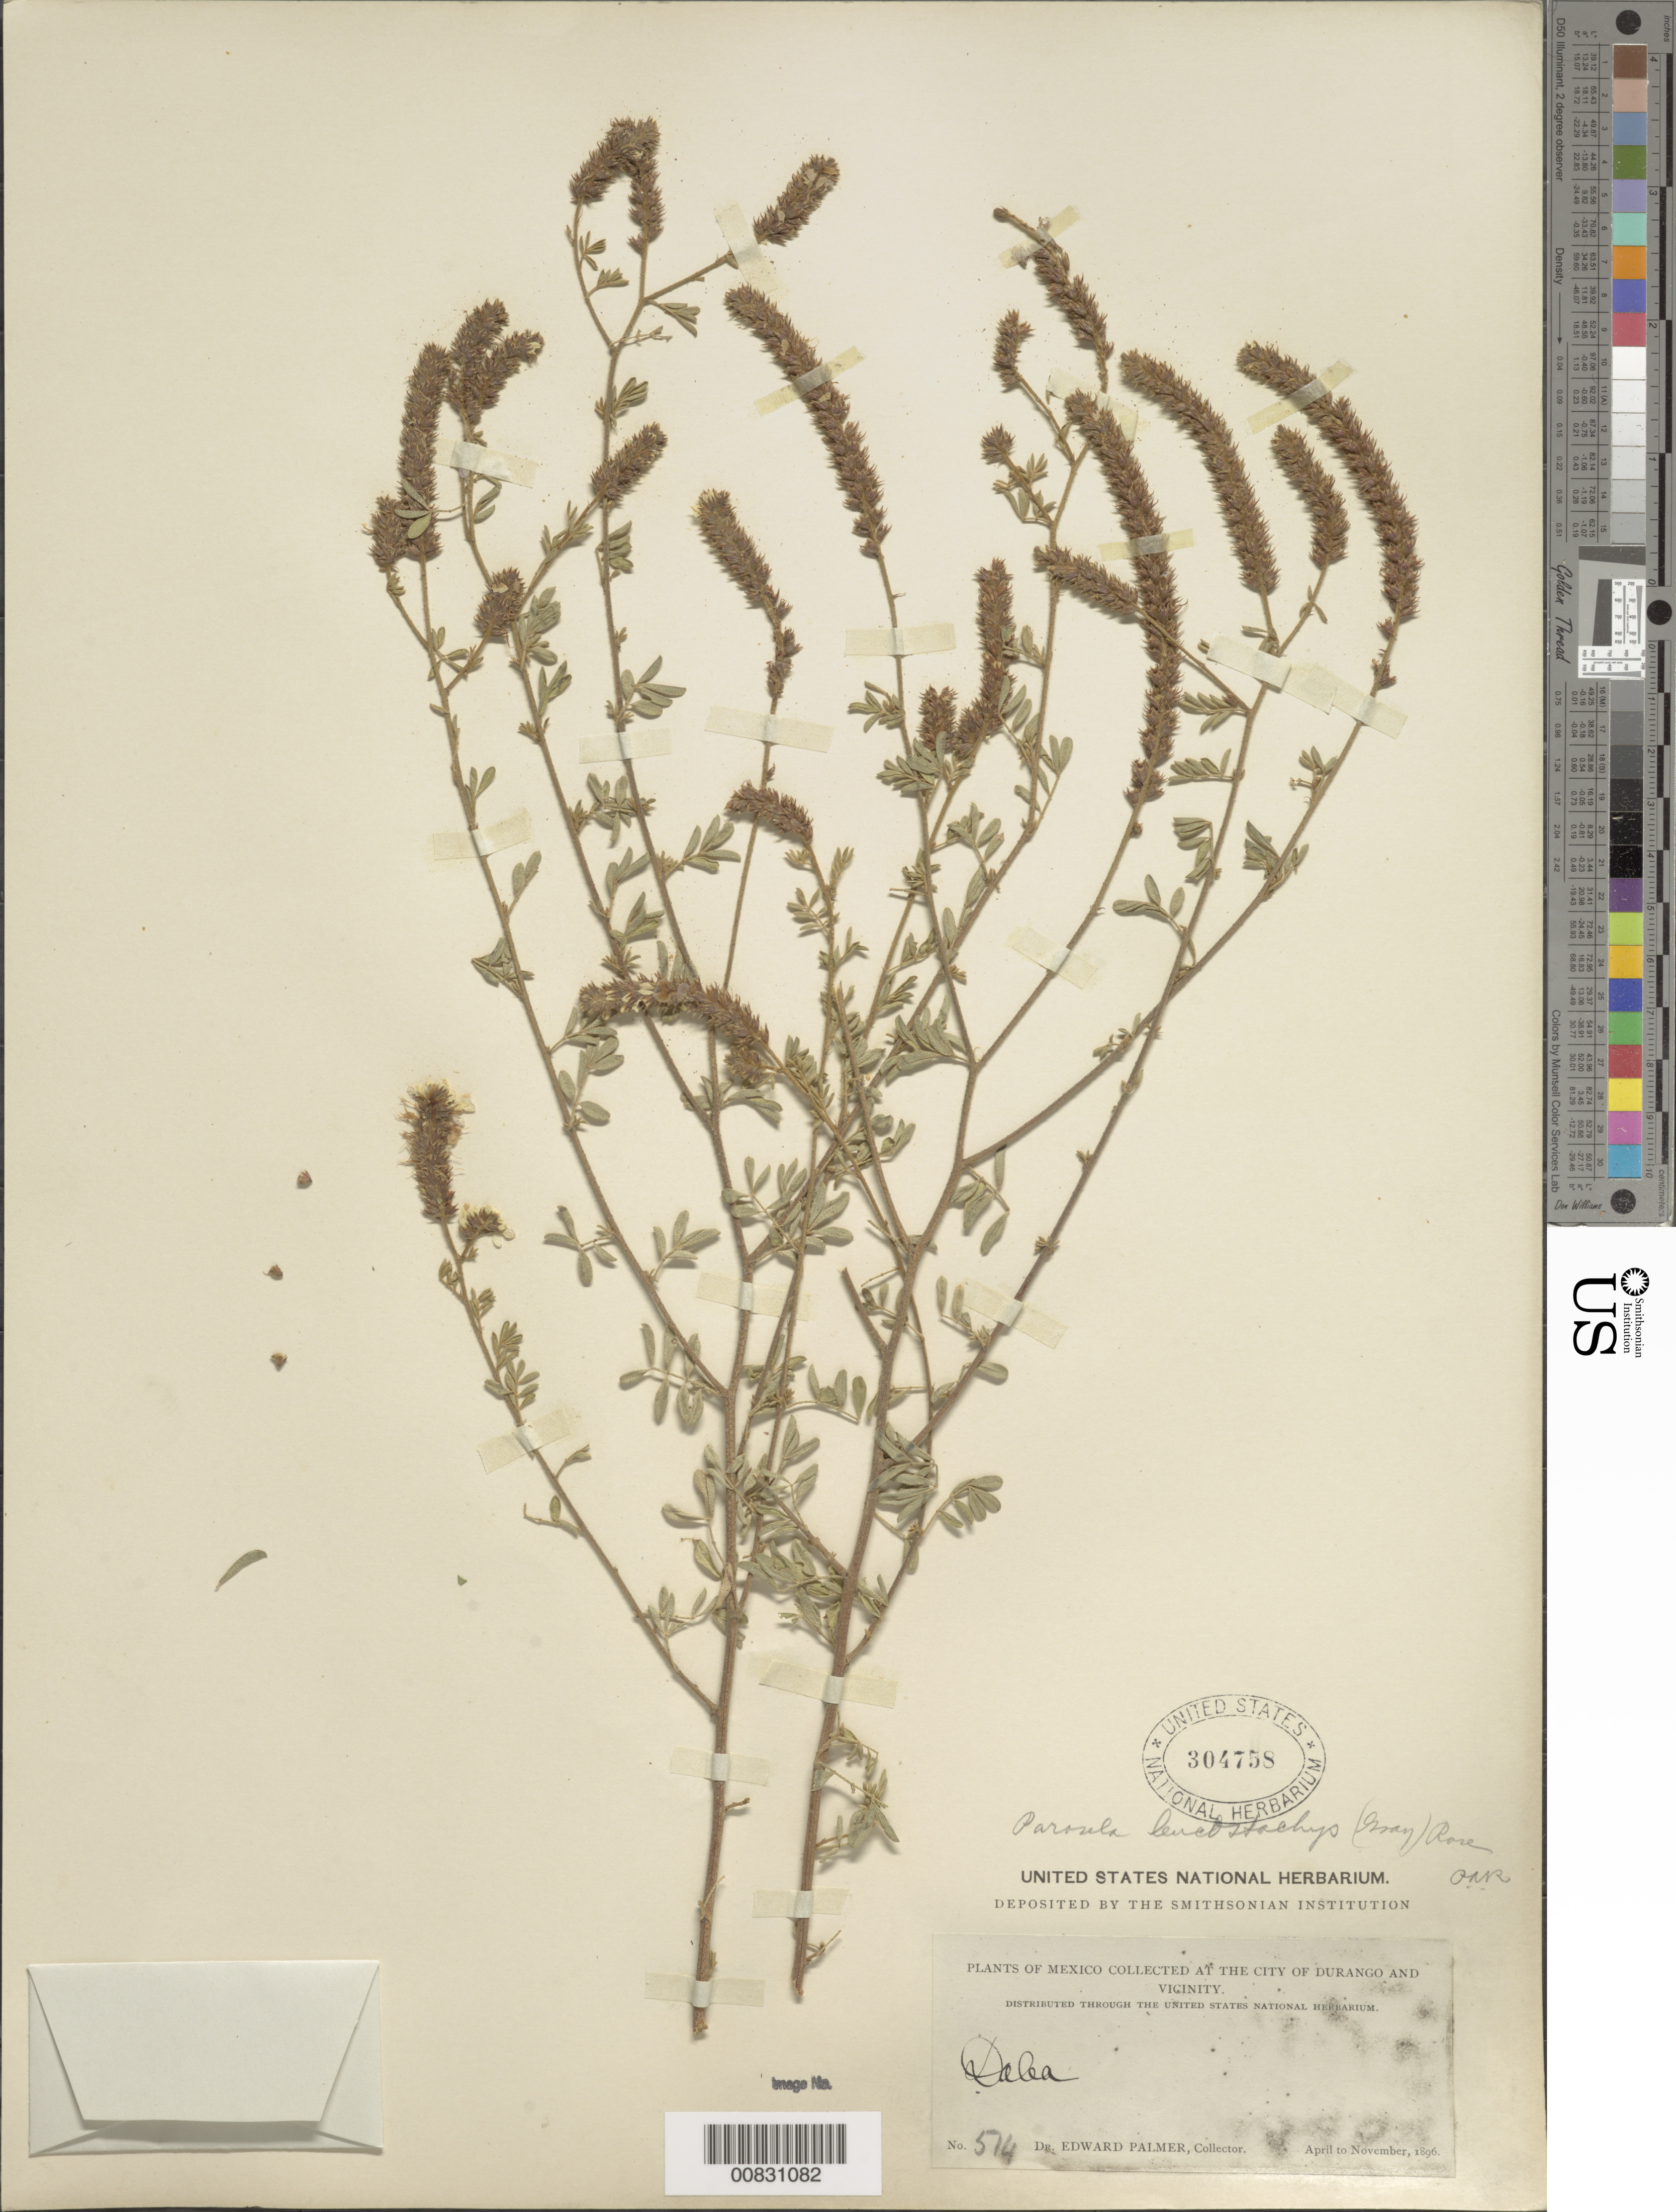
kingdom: Plantae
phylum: Tracheophyta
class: Magnoliopsida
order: Fabales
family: Fabaceae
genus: Dalea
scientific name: Dalea leucostachya var. leucostachya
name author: A. Gray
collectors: E. Palmer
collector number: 514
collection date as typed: Apr 1896 to -- Nov 1896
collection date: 1896-04/1896-11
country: Mexico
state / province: Durango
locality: City of Durango and vicinity.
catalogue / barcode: US 304758